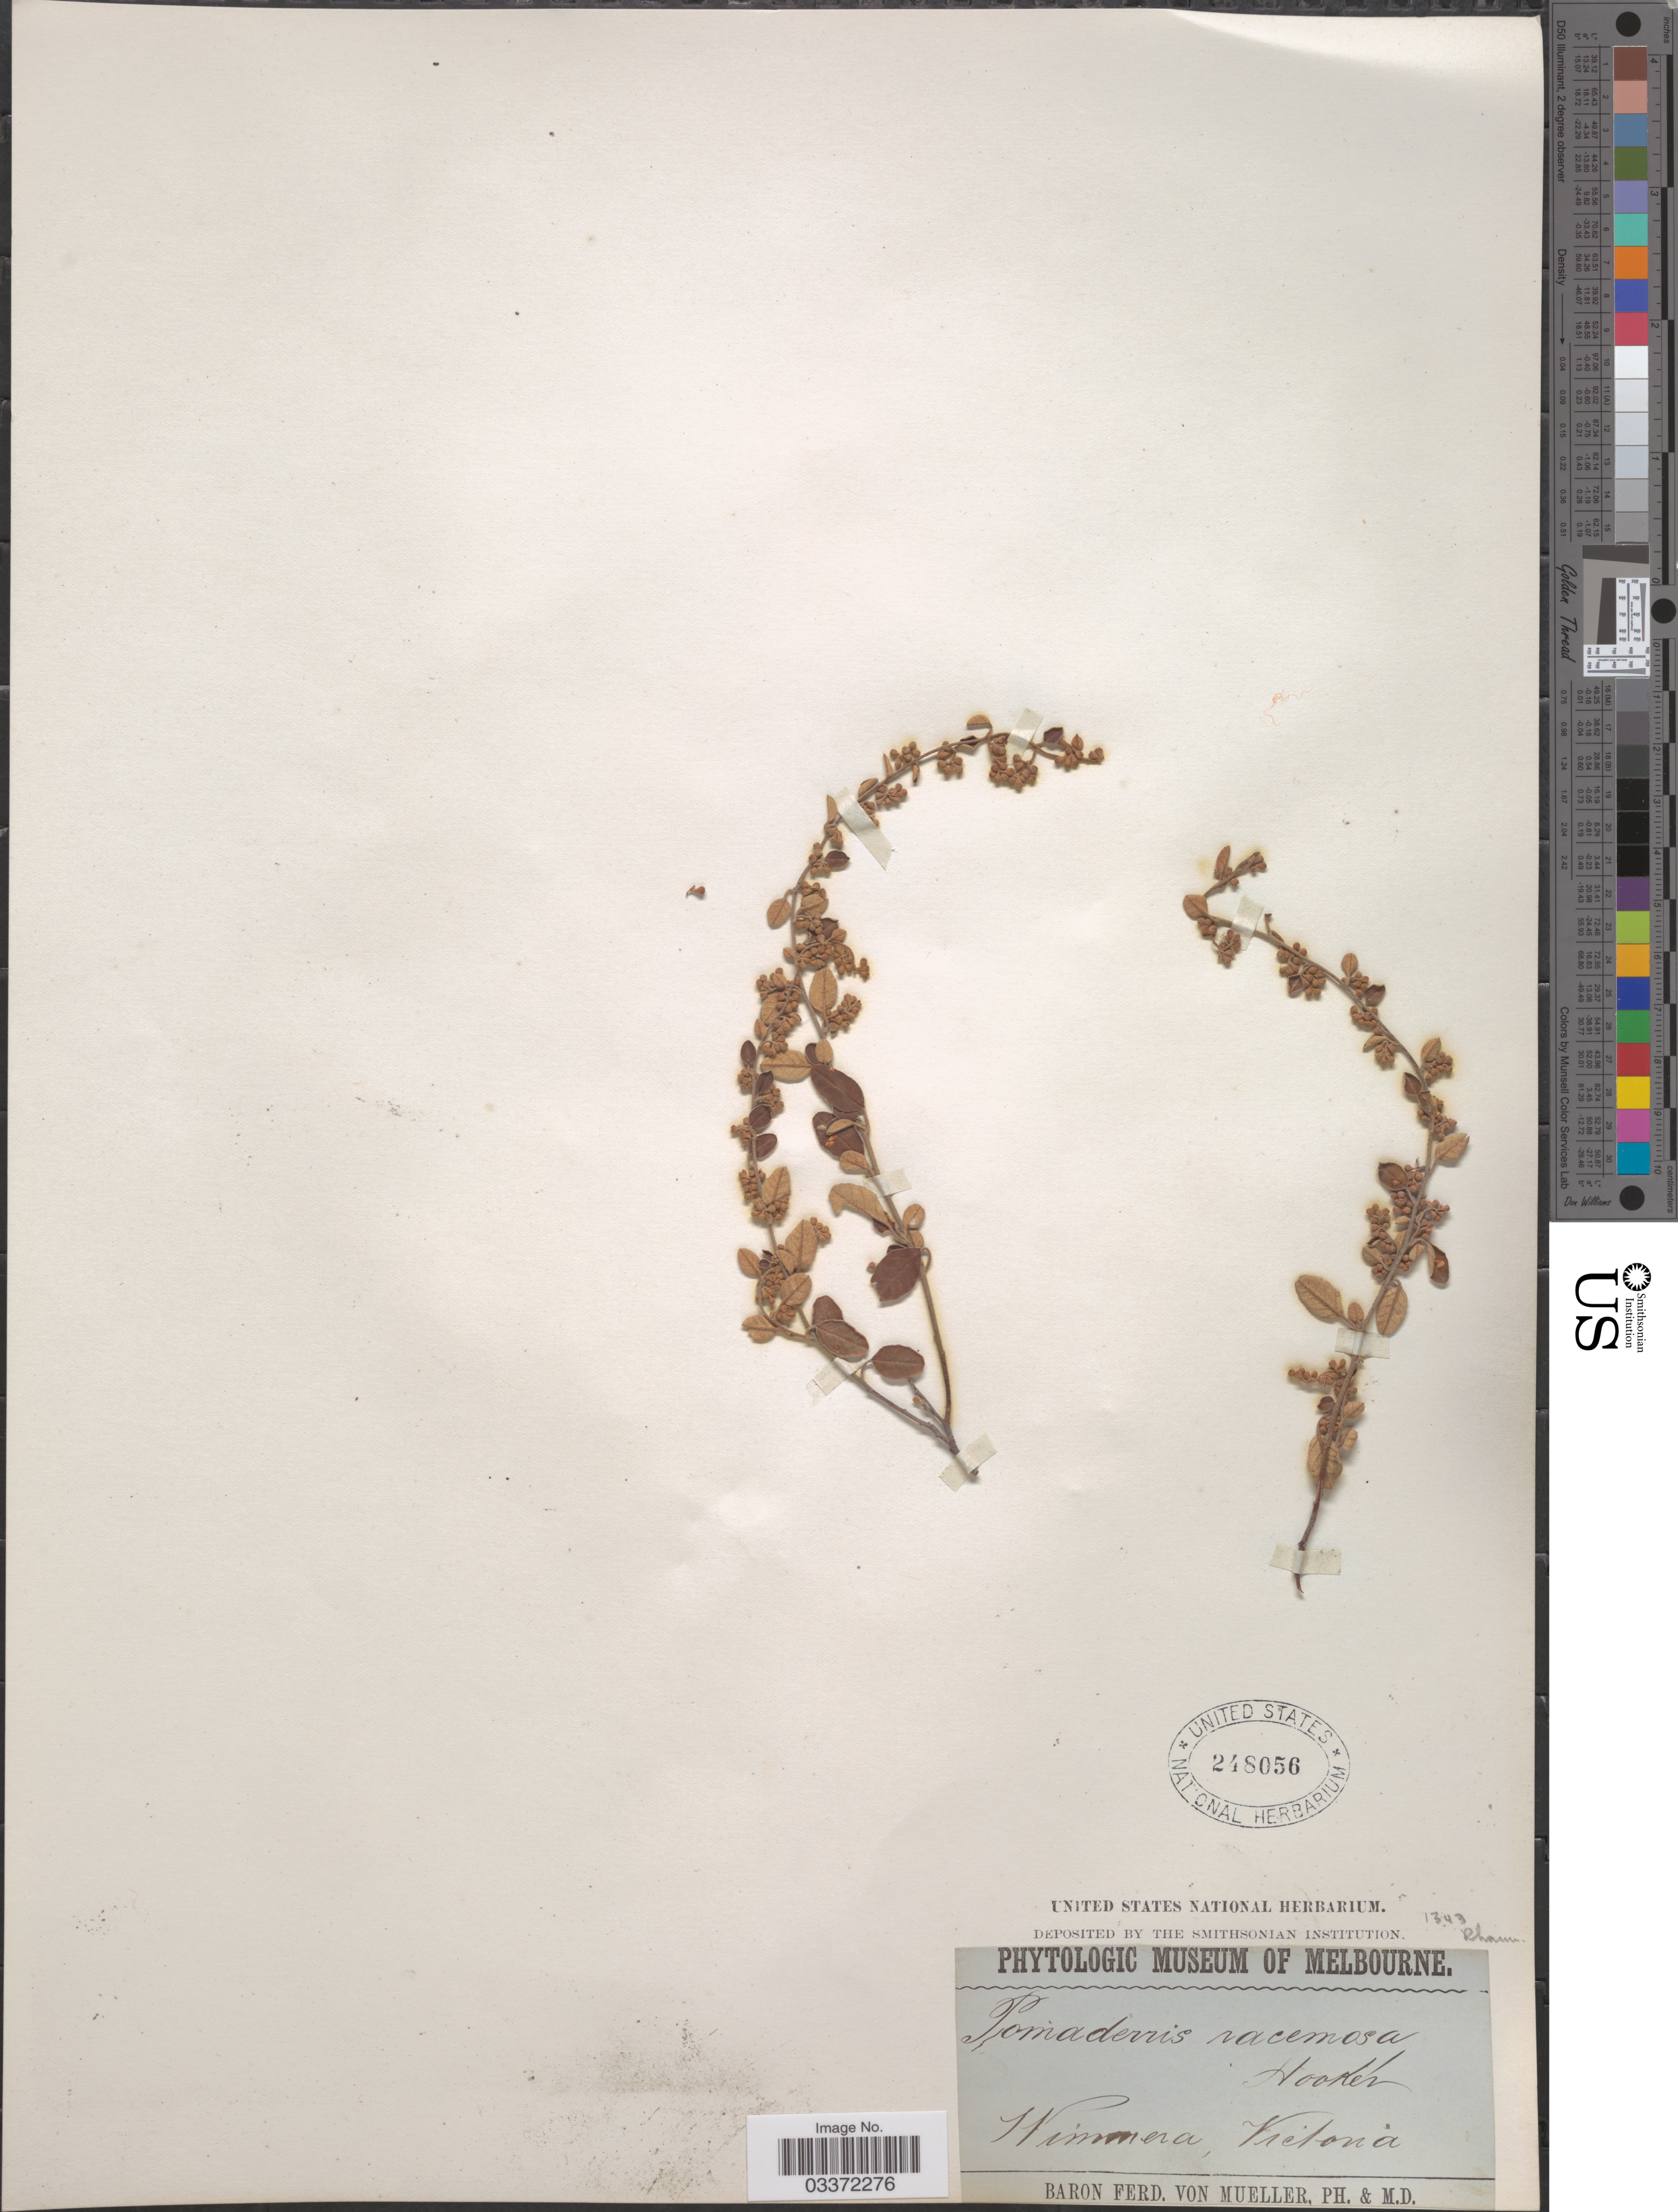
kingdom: Plantae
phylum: Tracheophyta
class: Magnoliopsida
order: Rosales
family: Rhamnaceae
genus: Pomaderris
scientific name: Pomaderris racemosa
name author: Hook.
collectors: F. Mueller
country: Australia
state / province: Victoria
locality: Wimmera, Victoria.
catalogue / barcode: US 248056